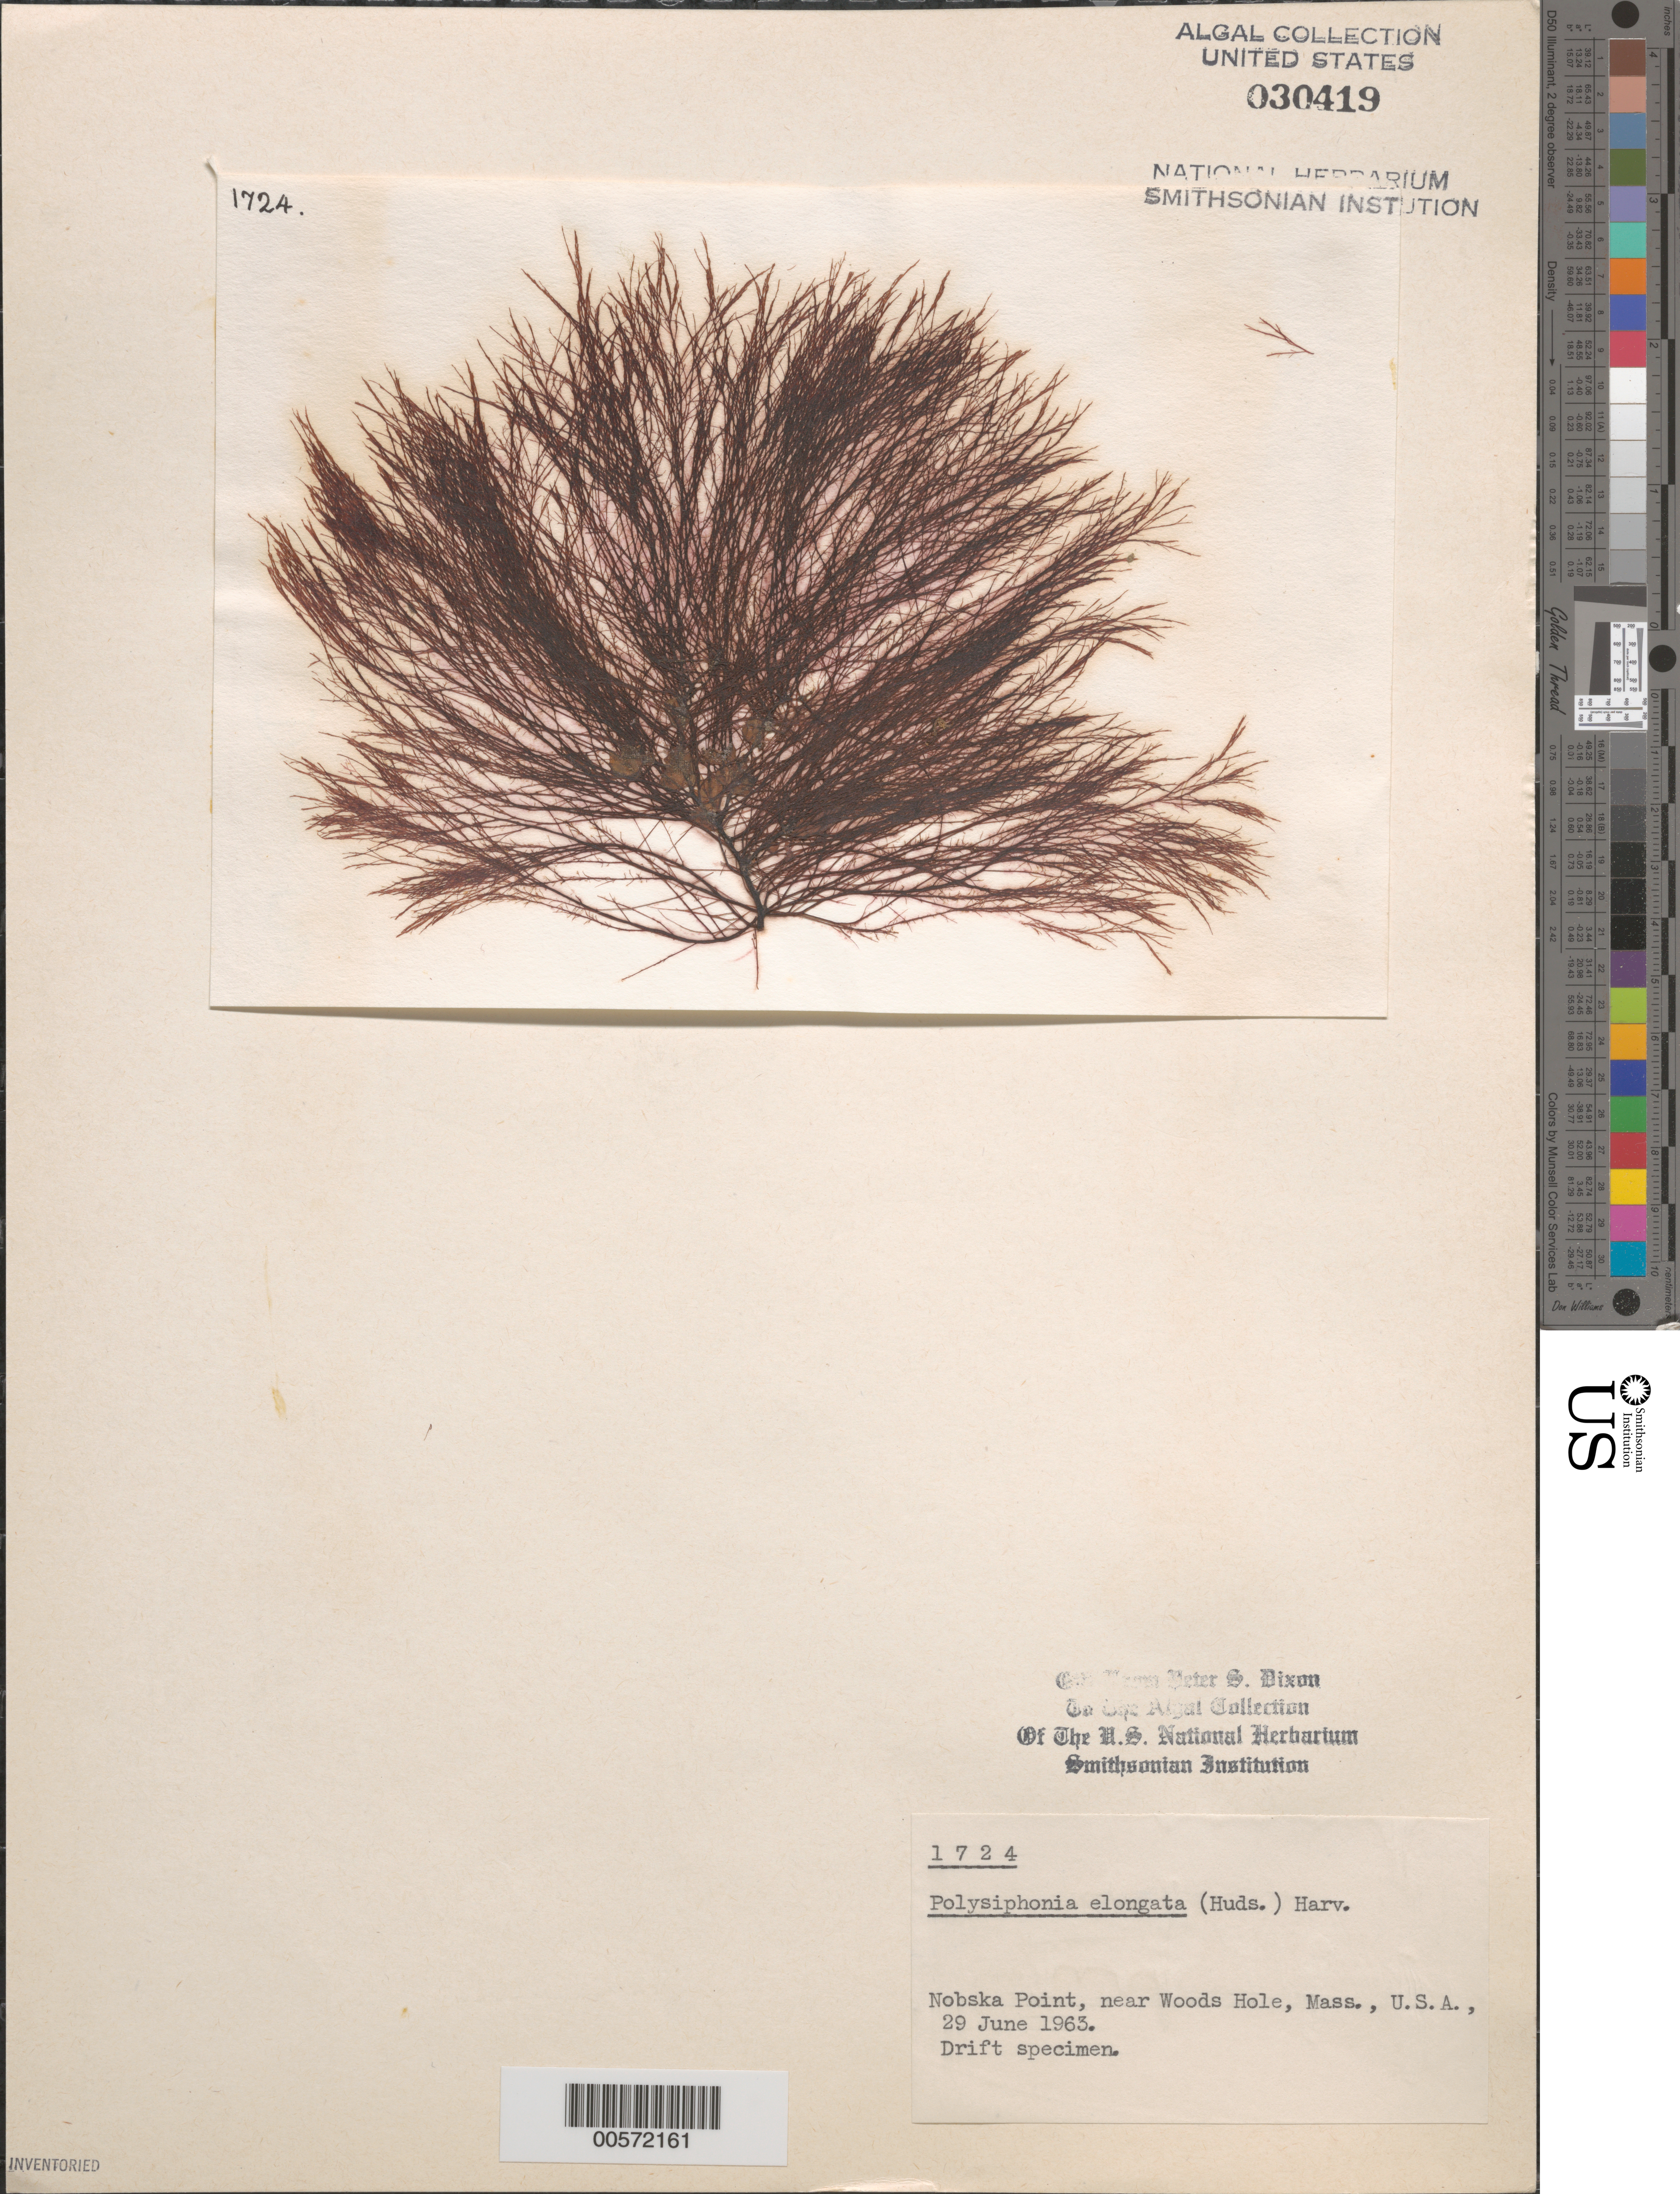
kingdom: Plantae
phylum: Rhodophyta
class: Florideophyceae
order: Ceramiales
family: Rhodomelaceae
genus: Carradoriella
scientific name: Carradoriella elongata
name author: (Hudson) Savoie & G.W. Saunders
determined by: Algae name updating Project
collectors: P. S. Dixon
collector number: PSD 1724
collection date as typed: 29 Jun 1963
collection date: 1963-06-29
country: United States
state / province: Massachusetts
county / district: Barnstable County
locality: Nobska Point near Woods Hole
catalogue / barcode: US 30419